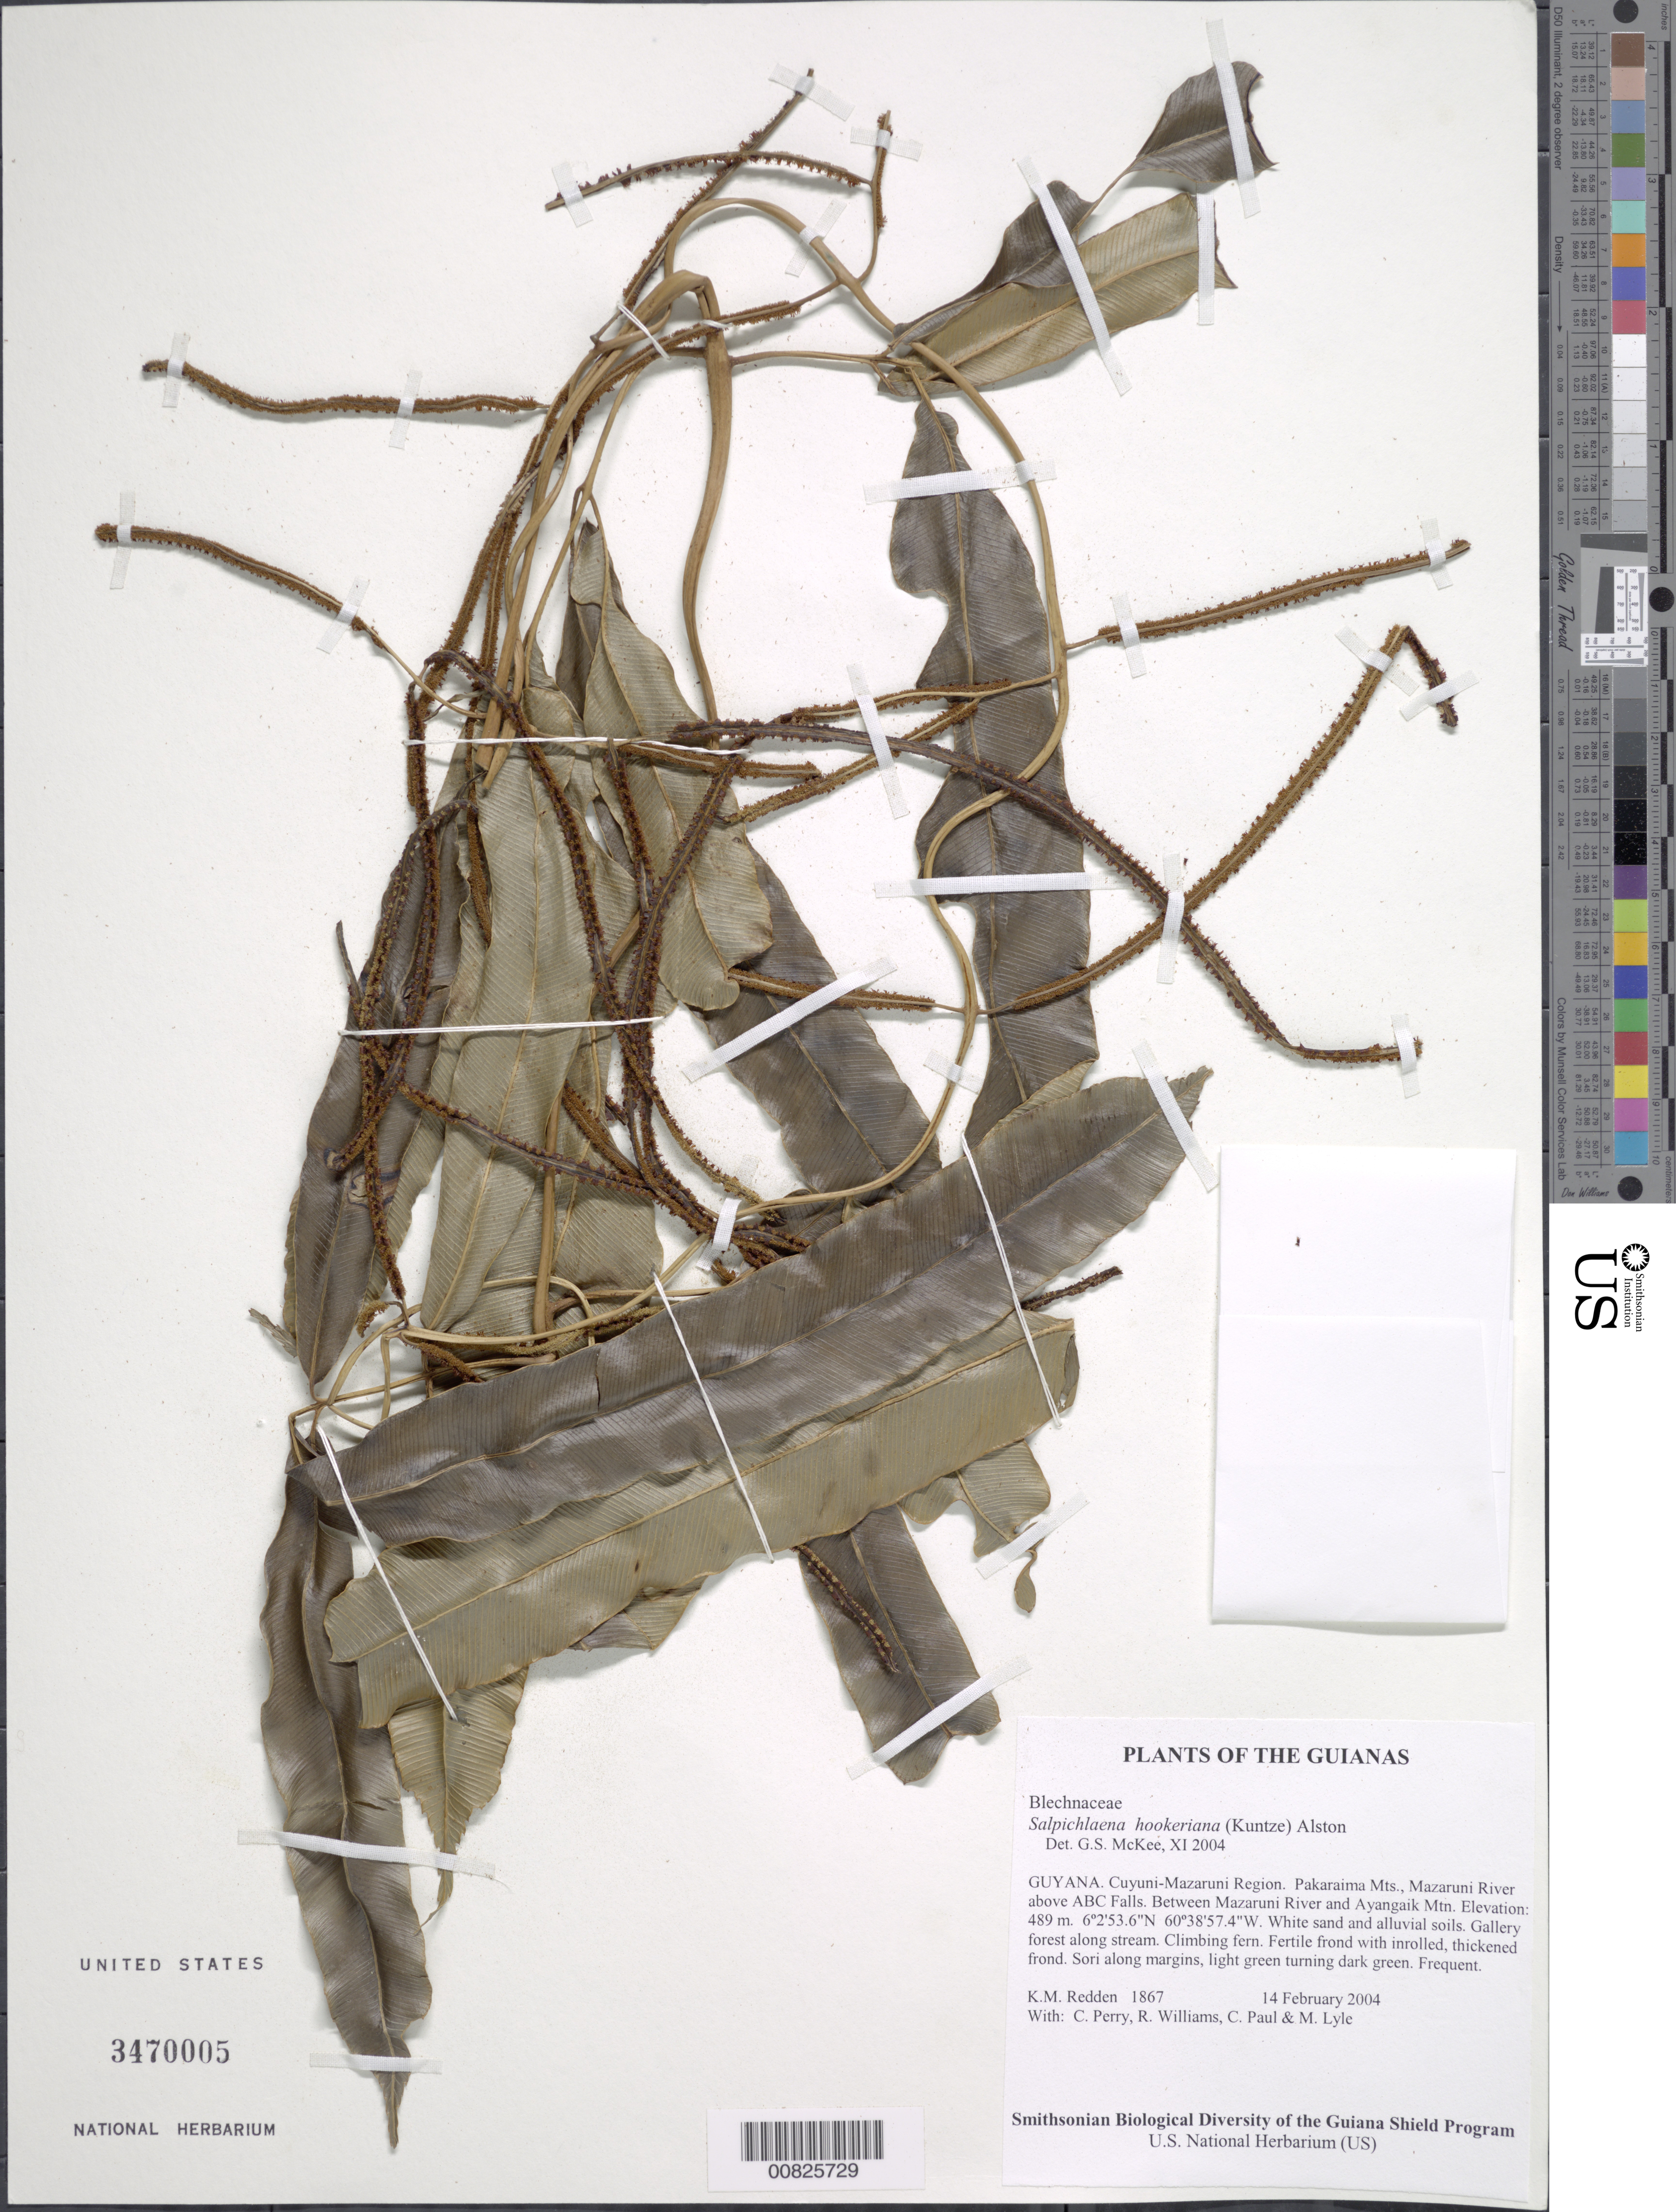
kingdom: Plantae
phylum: Tracheophyta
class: Polypodiopsida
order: Polypodiales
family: Blechnaceae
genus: Salpichlaena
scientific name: Salpichlaena hookeriana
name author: (Kuntze) Alston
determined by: McKee, G. S., (US), NMNH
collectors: K. M. Redden, C. Perry, R. Williams, C. Paul & M. Lyle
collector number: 1867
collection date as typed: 14 February 2004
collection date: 2004-02-14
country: Guyana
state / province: Cuyuni-Mazaruni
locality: Pakaraima Mts., Mazaruni River above ABC Falls. Between Mazaruni River and Ayangaik Mtn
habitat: White sand and alluvial soils. Gallery forest along stream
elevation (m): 489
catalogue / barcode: US 3470005